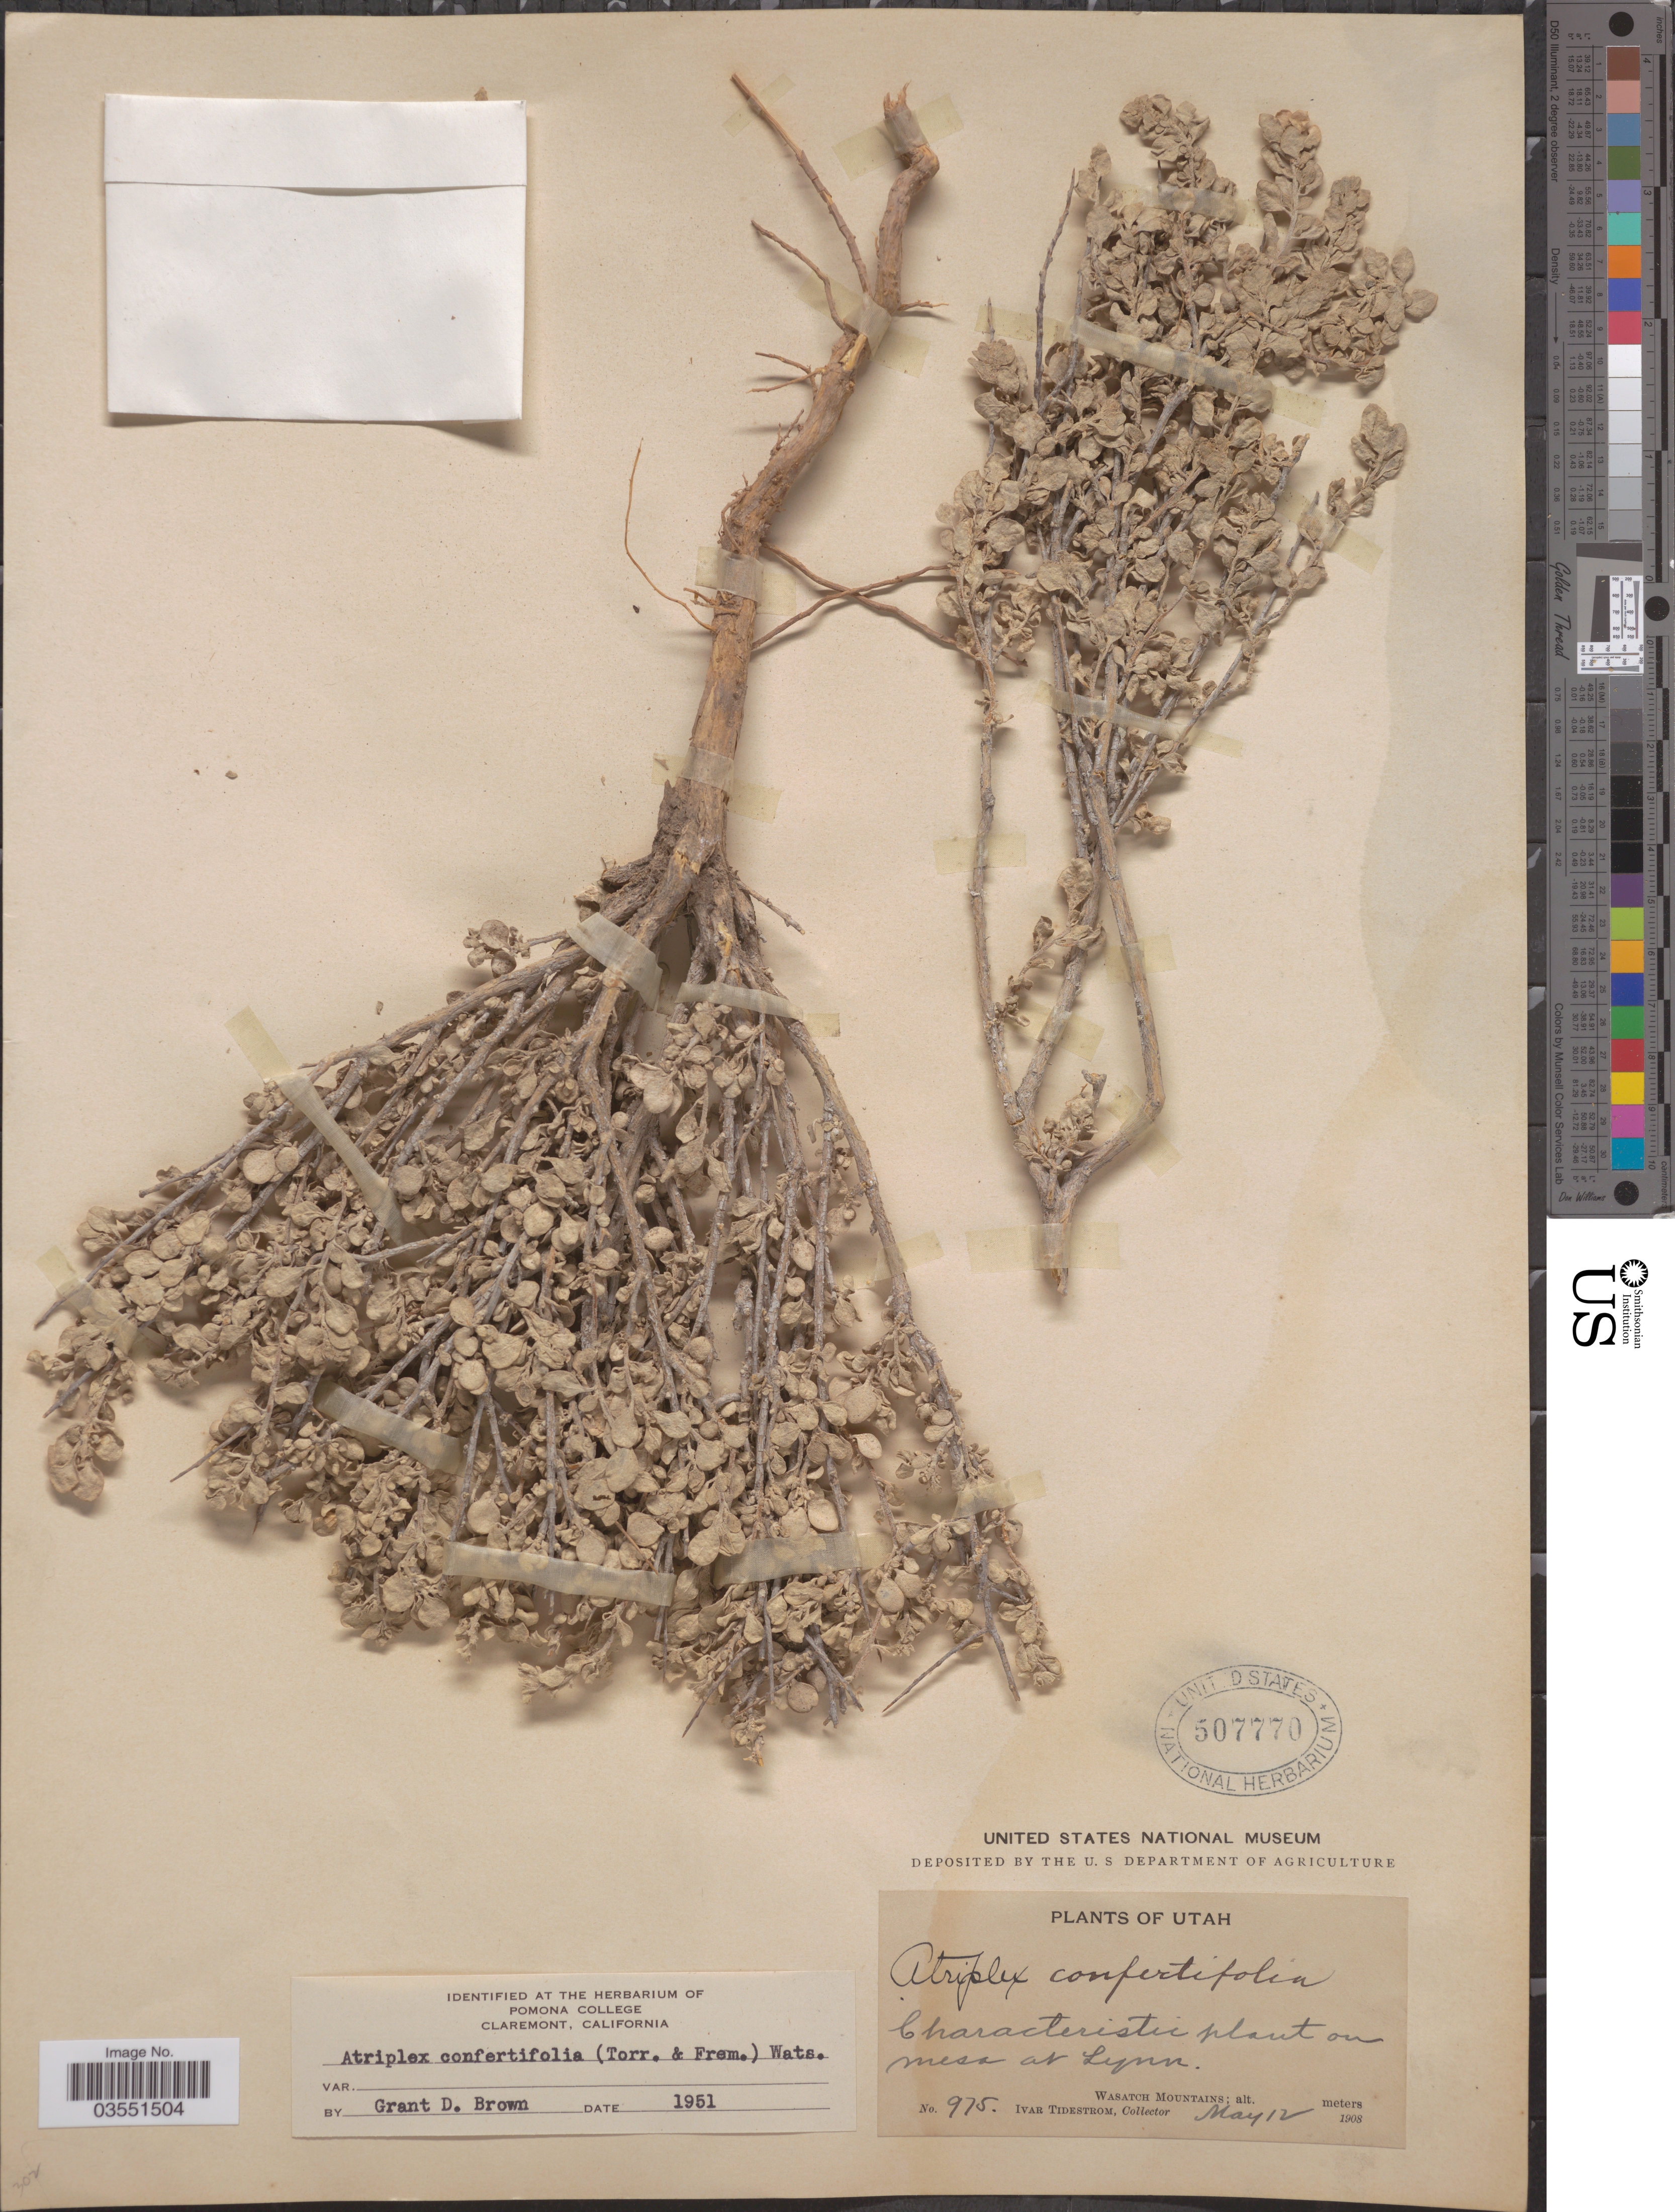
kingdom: Plantae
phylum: Tracheophyta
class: Magnoliopsida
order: Caryophyllales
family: Amaranthaceae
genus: Atriplex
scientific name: Atriplex confertifolia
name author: (Torr. & Frém.) S. Watson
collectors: I. F. Tidestrom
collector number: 975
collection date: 1908-05-12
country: United States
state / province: Utah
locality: On mesa at Lynn. Wasatch Mountains.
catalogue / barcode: US 507770